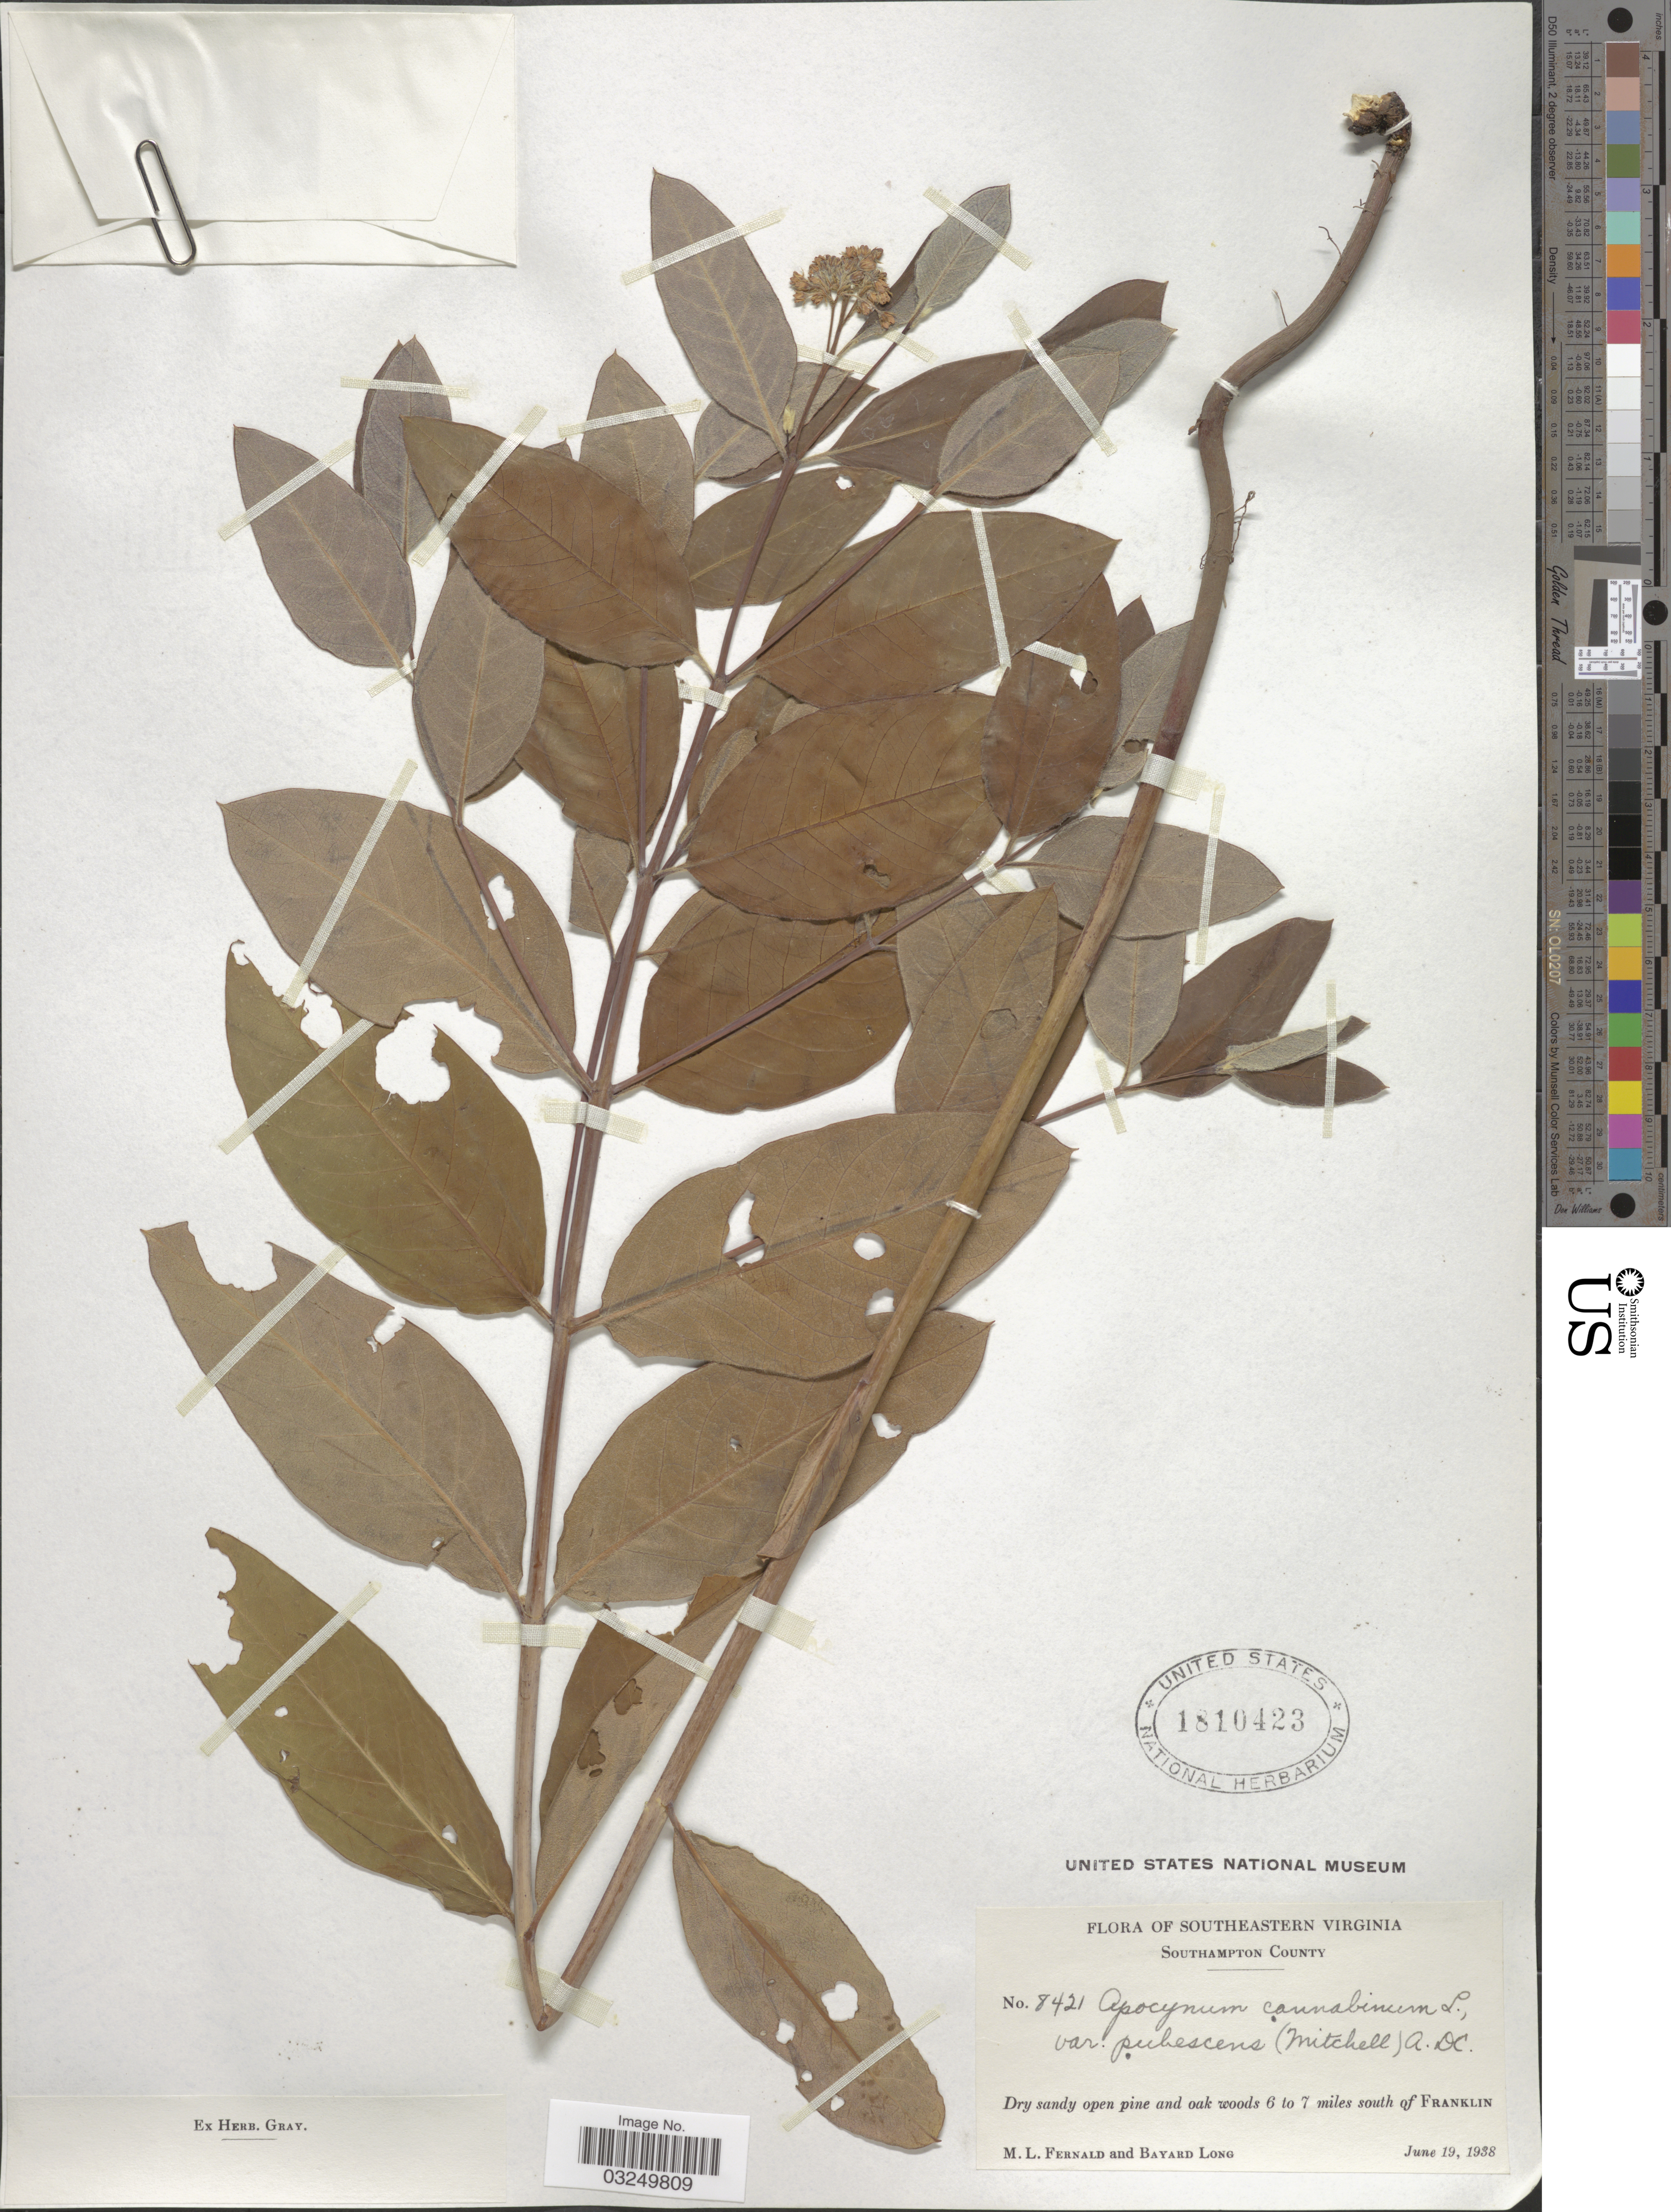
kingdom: Plantae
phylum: Tracheophyta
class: Magnoliopsida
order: Gentianales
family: Apocynaceae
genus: Apocynum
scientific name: Apocynum cannabinum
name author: L.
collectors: M. L. Fernald & B. Long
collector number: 8421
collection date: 1938-06-19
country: United States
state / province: Virginia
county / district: Southampton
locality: Southeastern Virginia. Southampton County. 6 to 7 miles south of Franklin.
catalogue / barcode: US 1810423